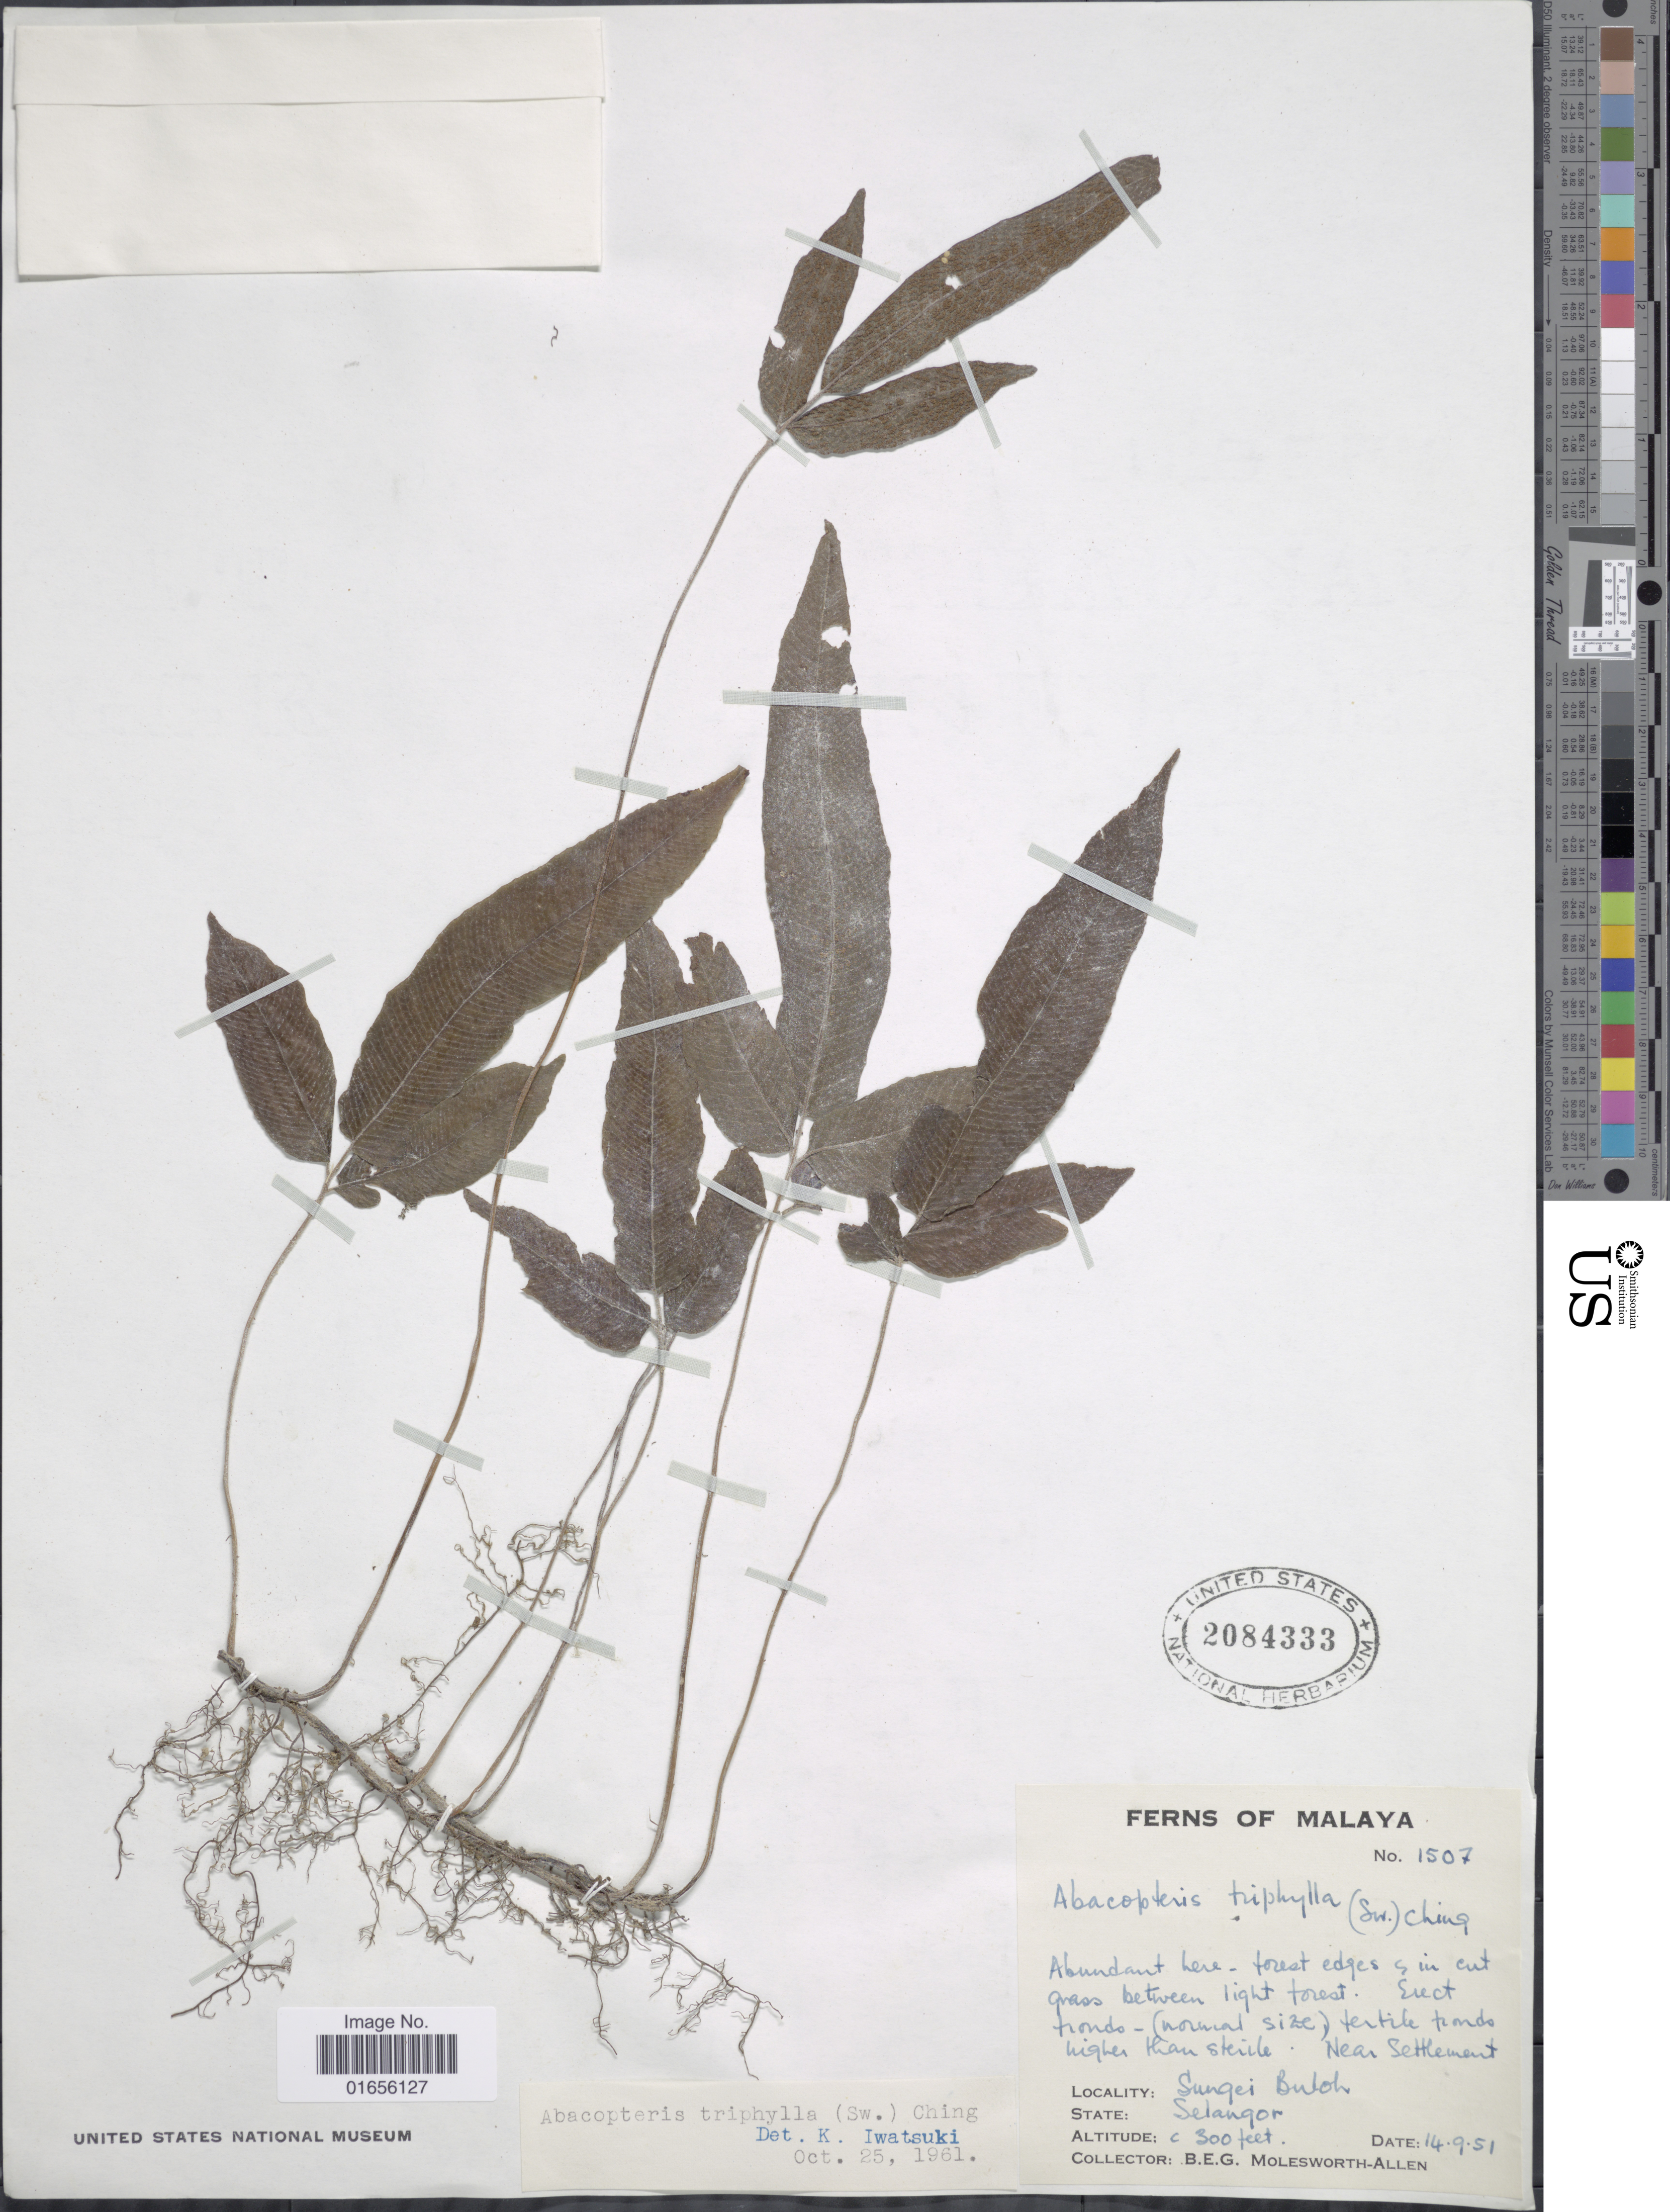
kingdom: Plantae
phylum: Tracheophyta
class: Polypodiopsida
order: Polypodiales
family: Thelypteridaceae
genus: Pronephrium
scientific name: Pronephrium triphyllum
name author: (Sw.) Holttum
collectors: B. E. G. Molesworth-Allen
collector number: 1507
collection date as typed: Transcribed d/m/y: 14/9/51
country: Malaysia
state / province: Selangor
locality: Near settlement, Sungei Buloh, Malaya.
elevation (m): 91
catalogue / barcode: US 2084333